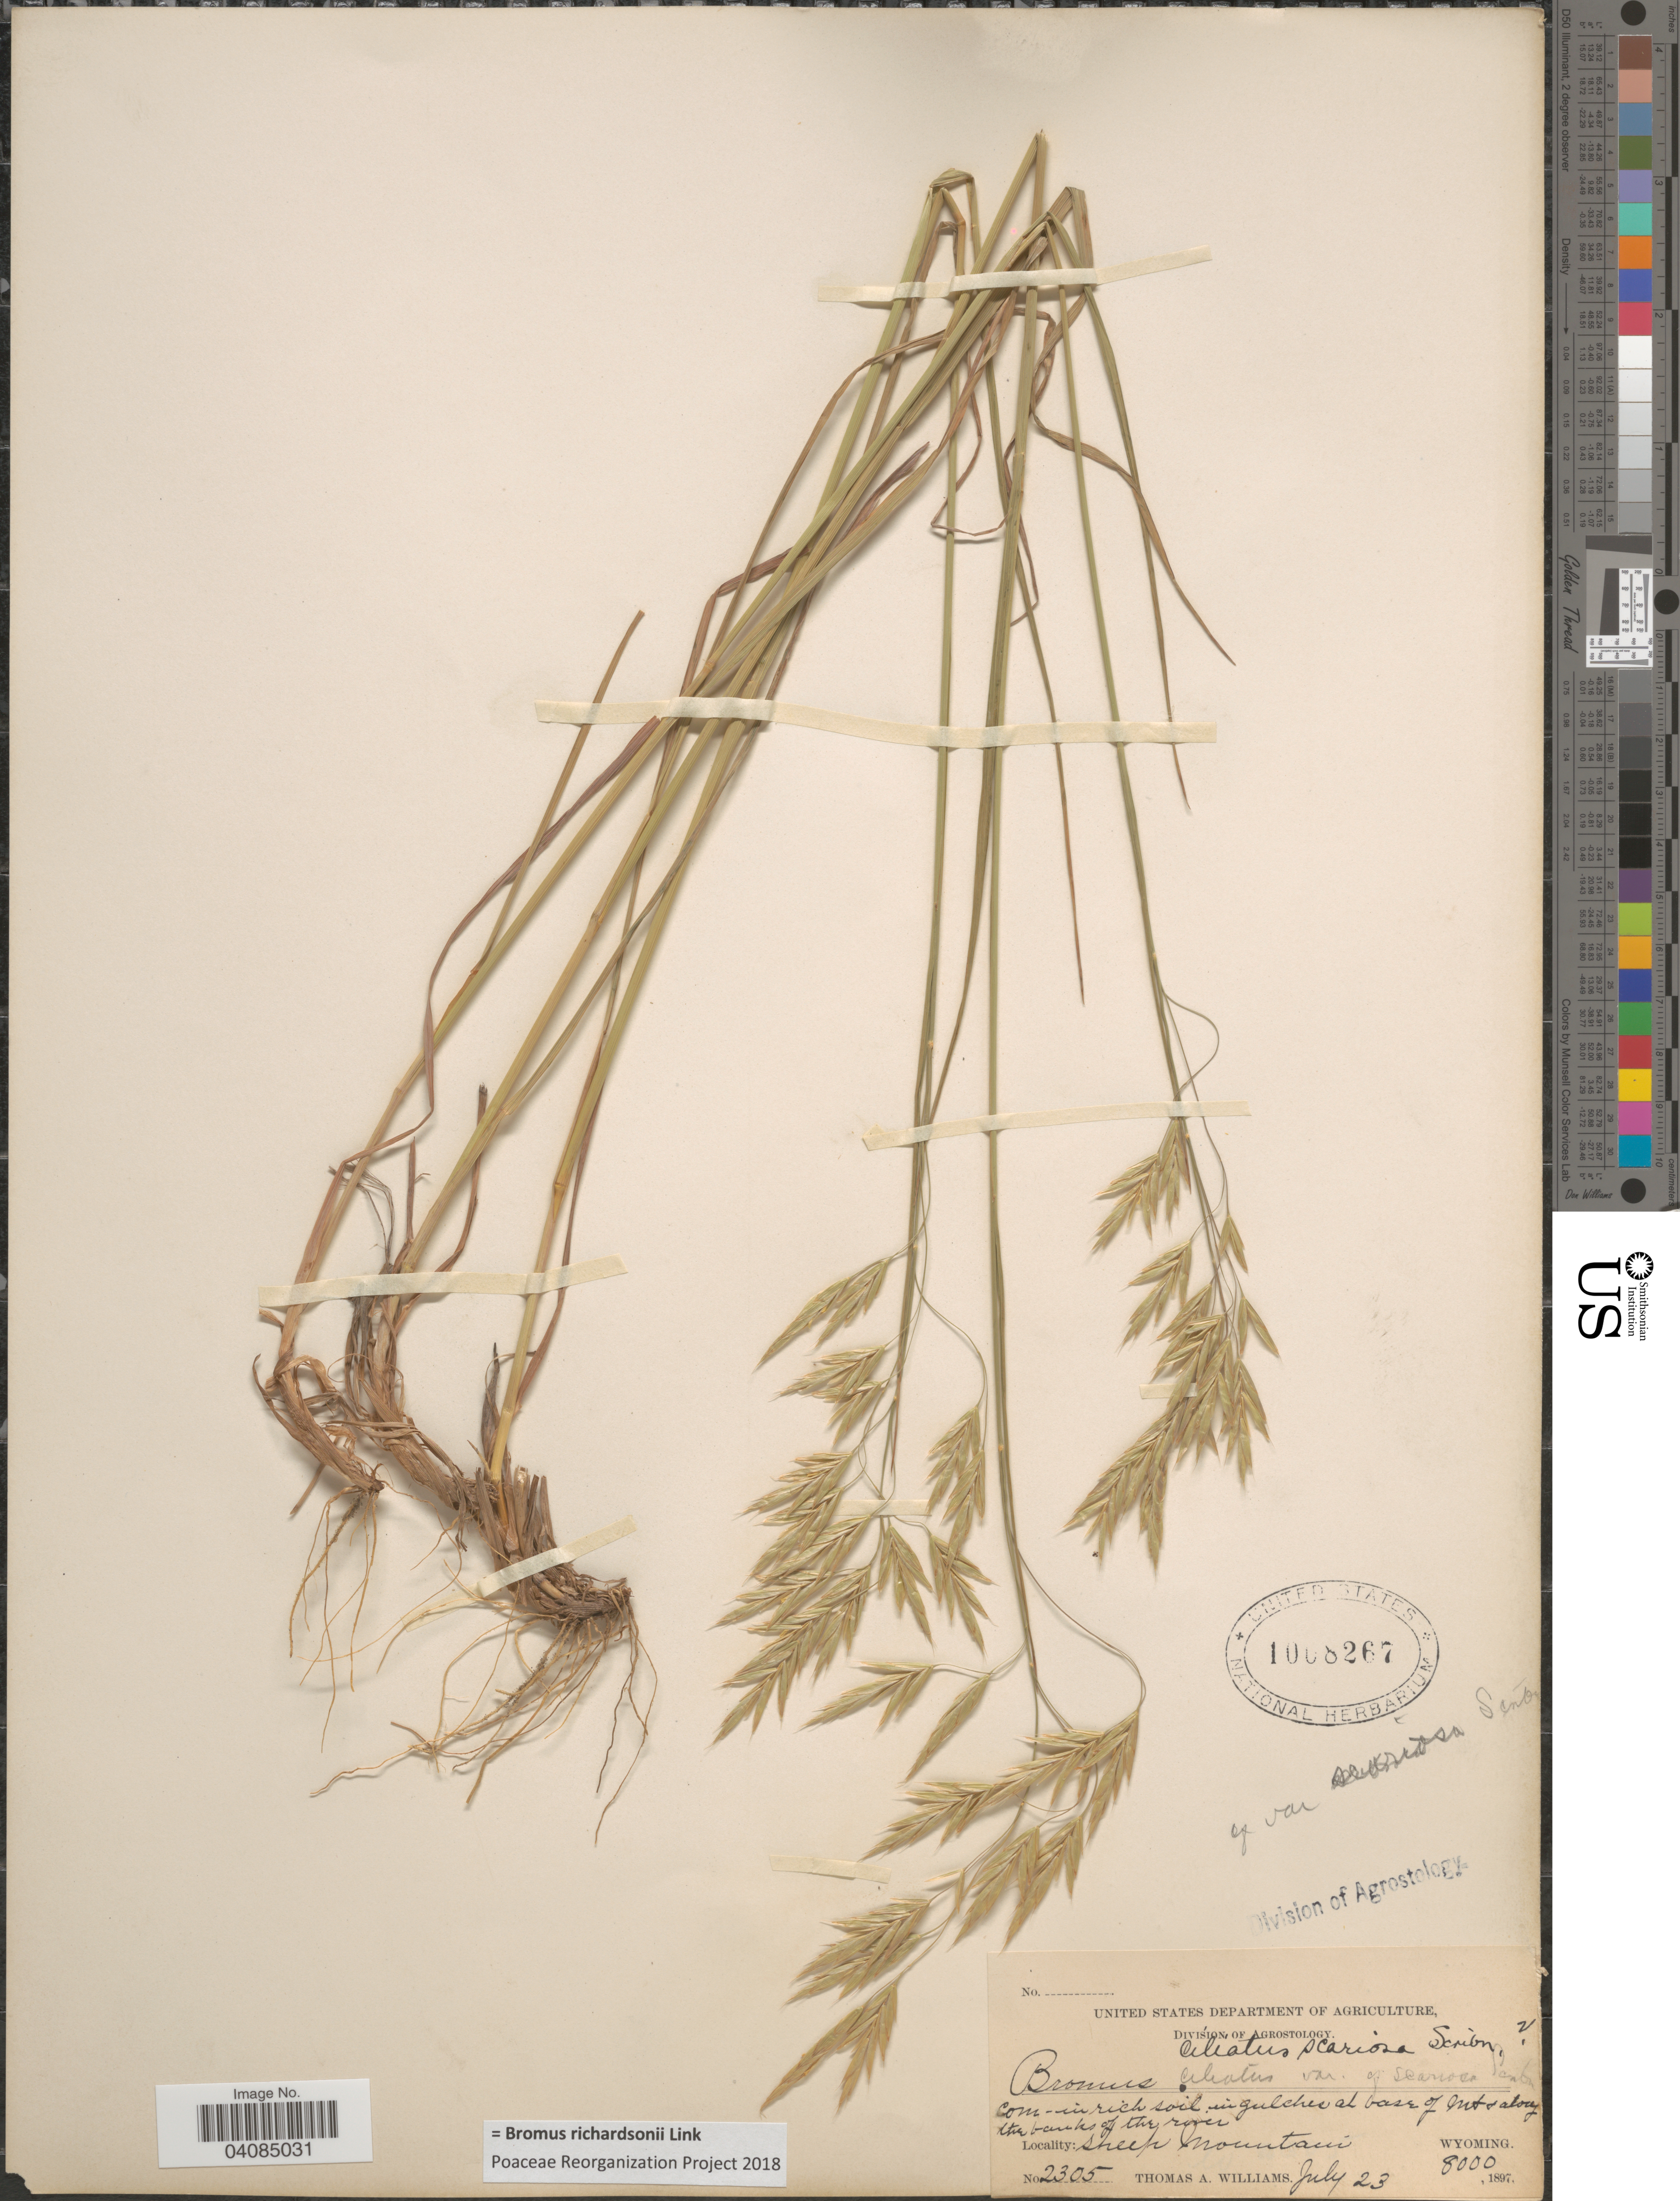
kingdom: Plantae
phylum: Tracheophyta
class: Liliopsida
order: Poales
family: Poaceae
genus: Bromus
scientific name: Bromus racemosus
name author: L.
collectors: T. A. Williams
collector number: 2305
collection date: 1897-07-23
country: United States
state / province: Wyoming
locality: In rich soil in gulches at base of Mt & along the banks of the river. Sheep Mountain.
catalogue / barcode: US 1008267